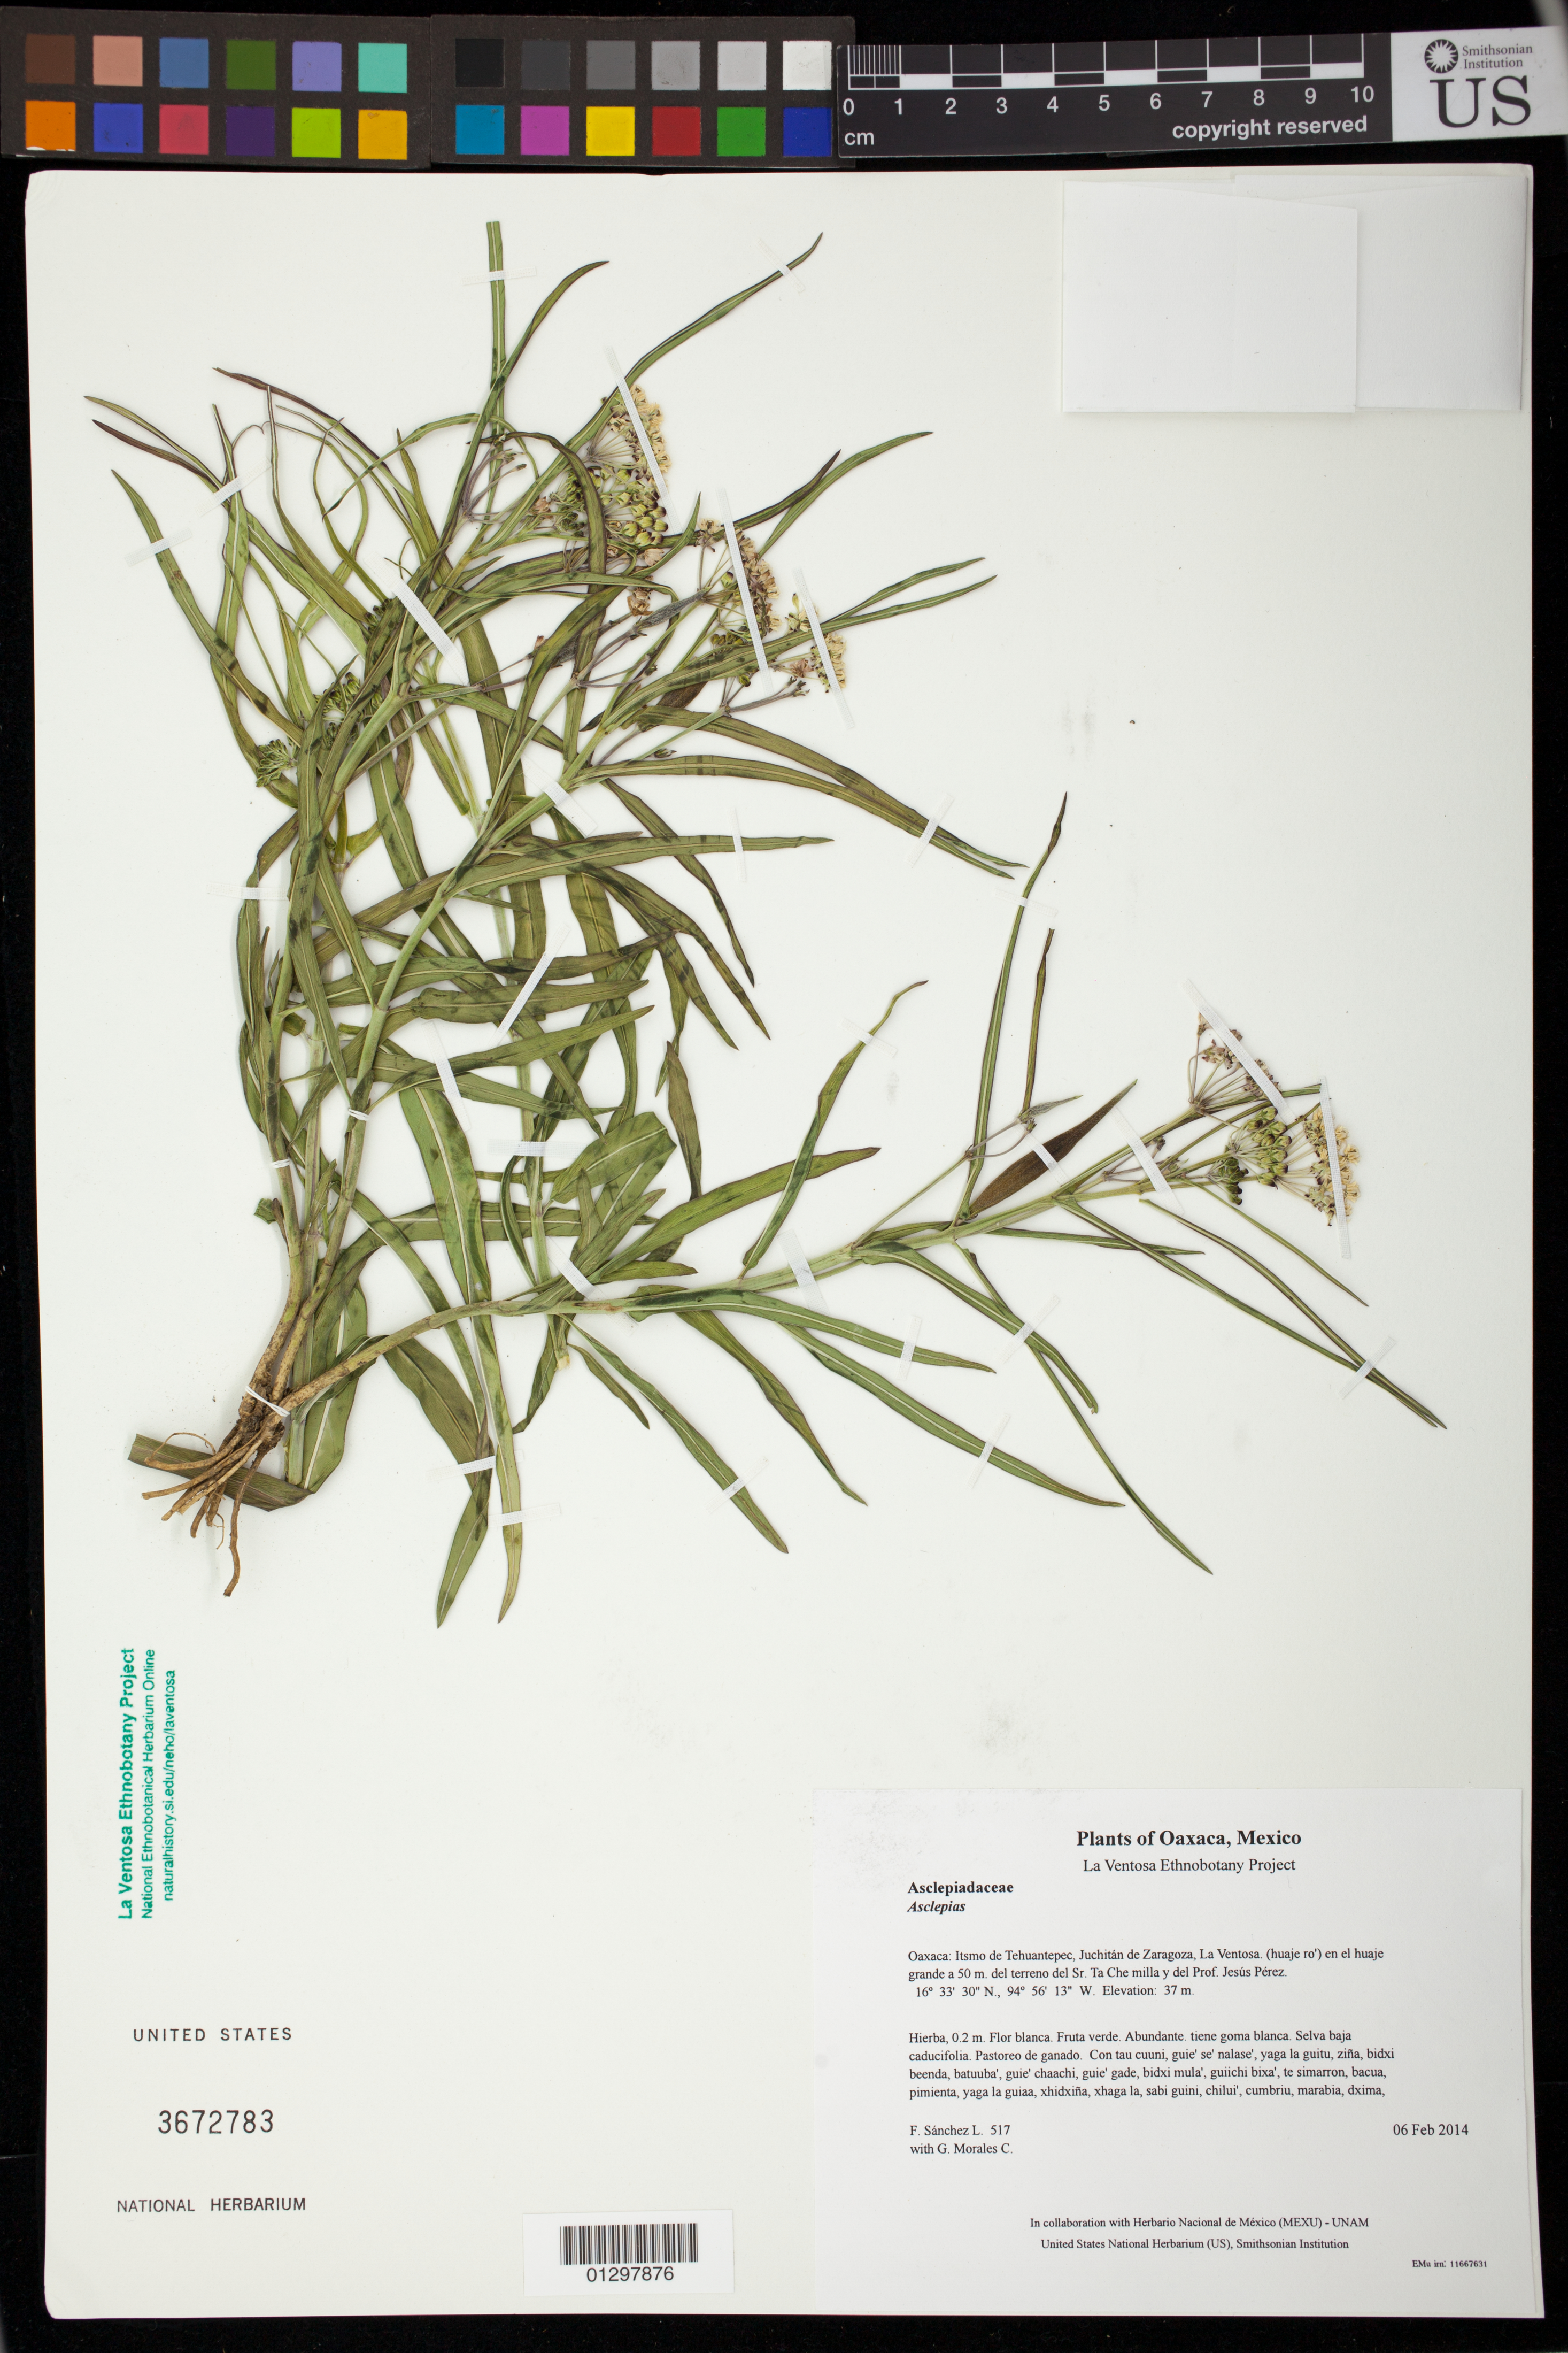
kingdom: Plantae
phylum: Tracheophyta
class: Magnoliopsida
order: Gentianales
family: Apocynaceae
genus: Asclepias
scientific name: Asclepias woodsoniana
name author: Standl. & Steyerm.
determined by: Lozada, L.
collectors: F. Sánchez L. & G. Morales C.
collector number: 517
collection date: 2014-02-06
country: Mexico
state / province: Oaxaca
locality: Itsmo de Tehuantepec, Juchitán de Zaragoza, La Ventosa. (huaje ro') en el huaje grande a 50 m. del terreno del Sr. Ta Che milla y del Prof. Jesús Pérez.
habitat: Selva baja caducifolia. Pastoreo de ganado.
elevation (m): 37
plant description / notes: JEBOT, MEXU, SERO, US; Guixi bandaga. 0.2 m. Guie' naquichi'. Cuaananaxhi naga'. Stale.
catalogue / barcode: US 3672783